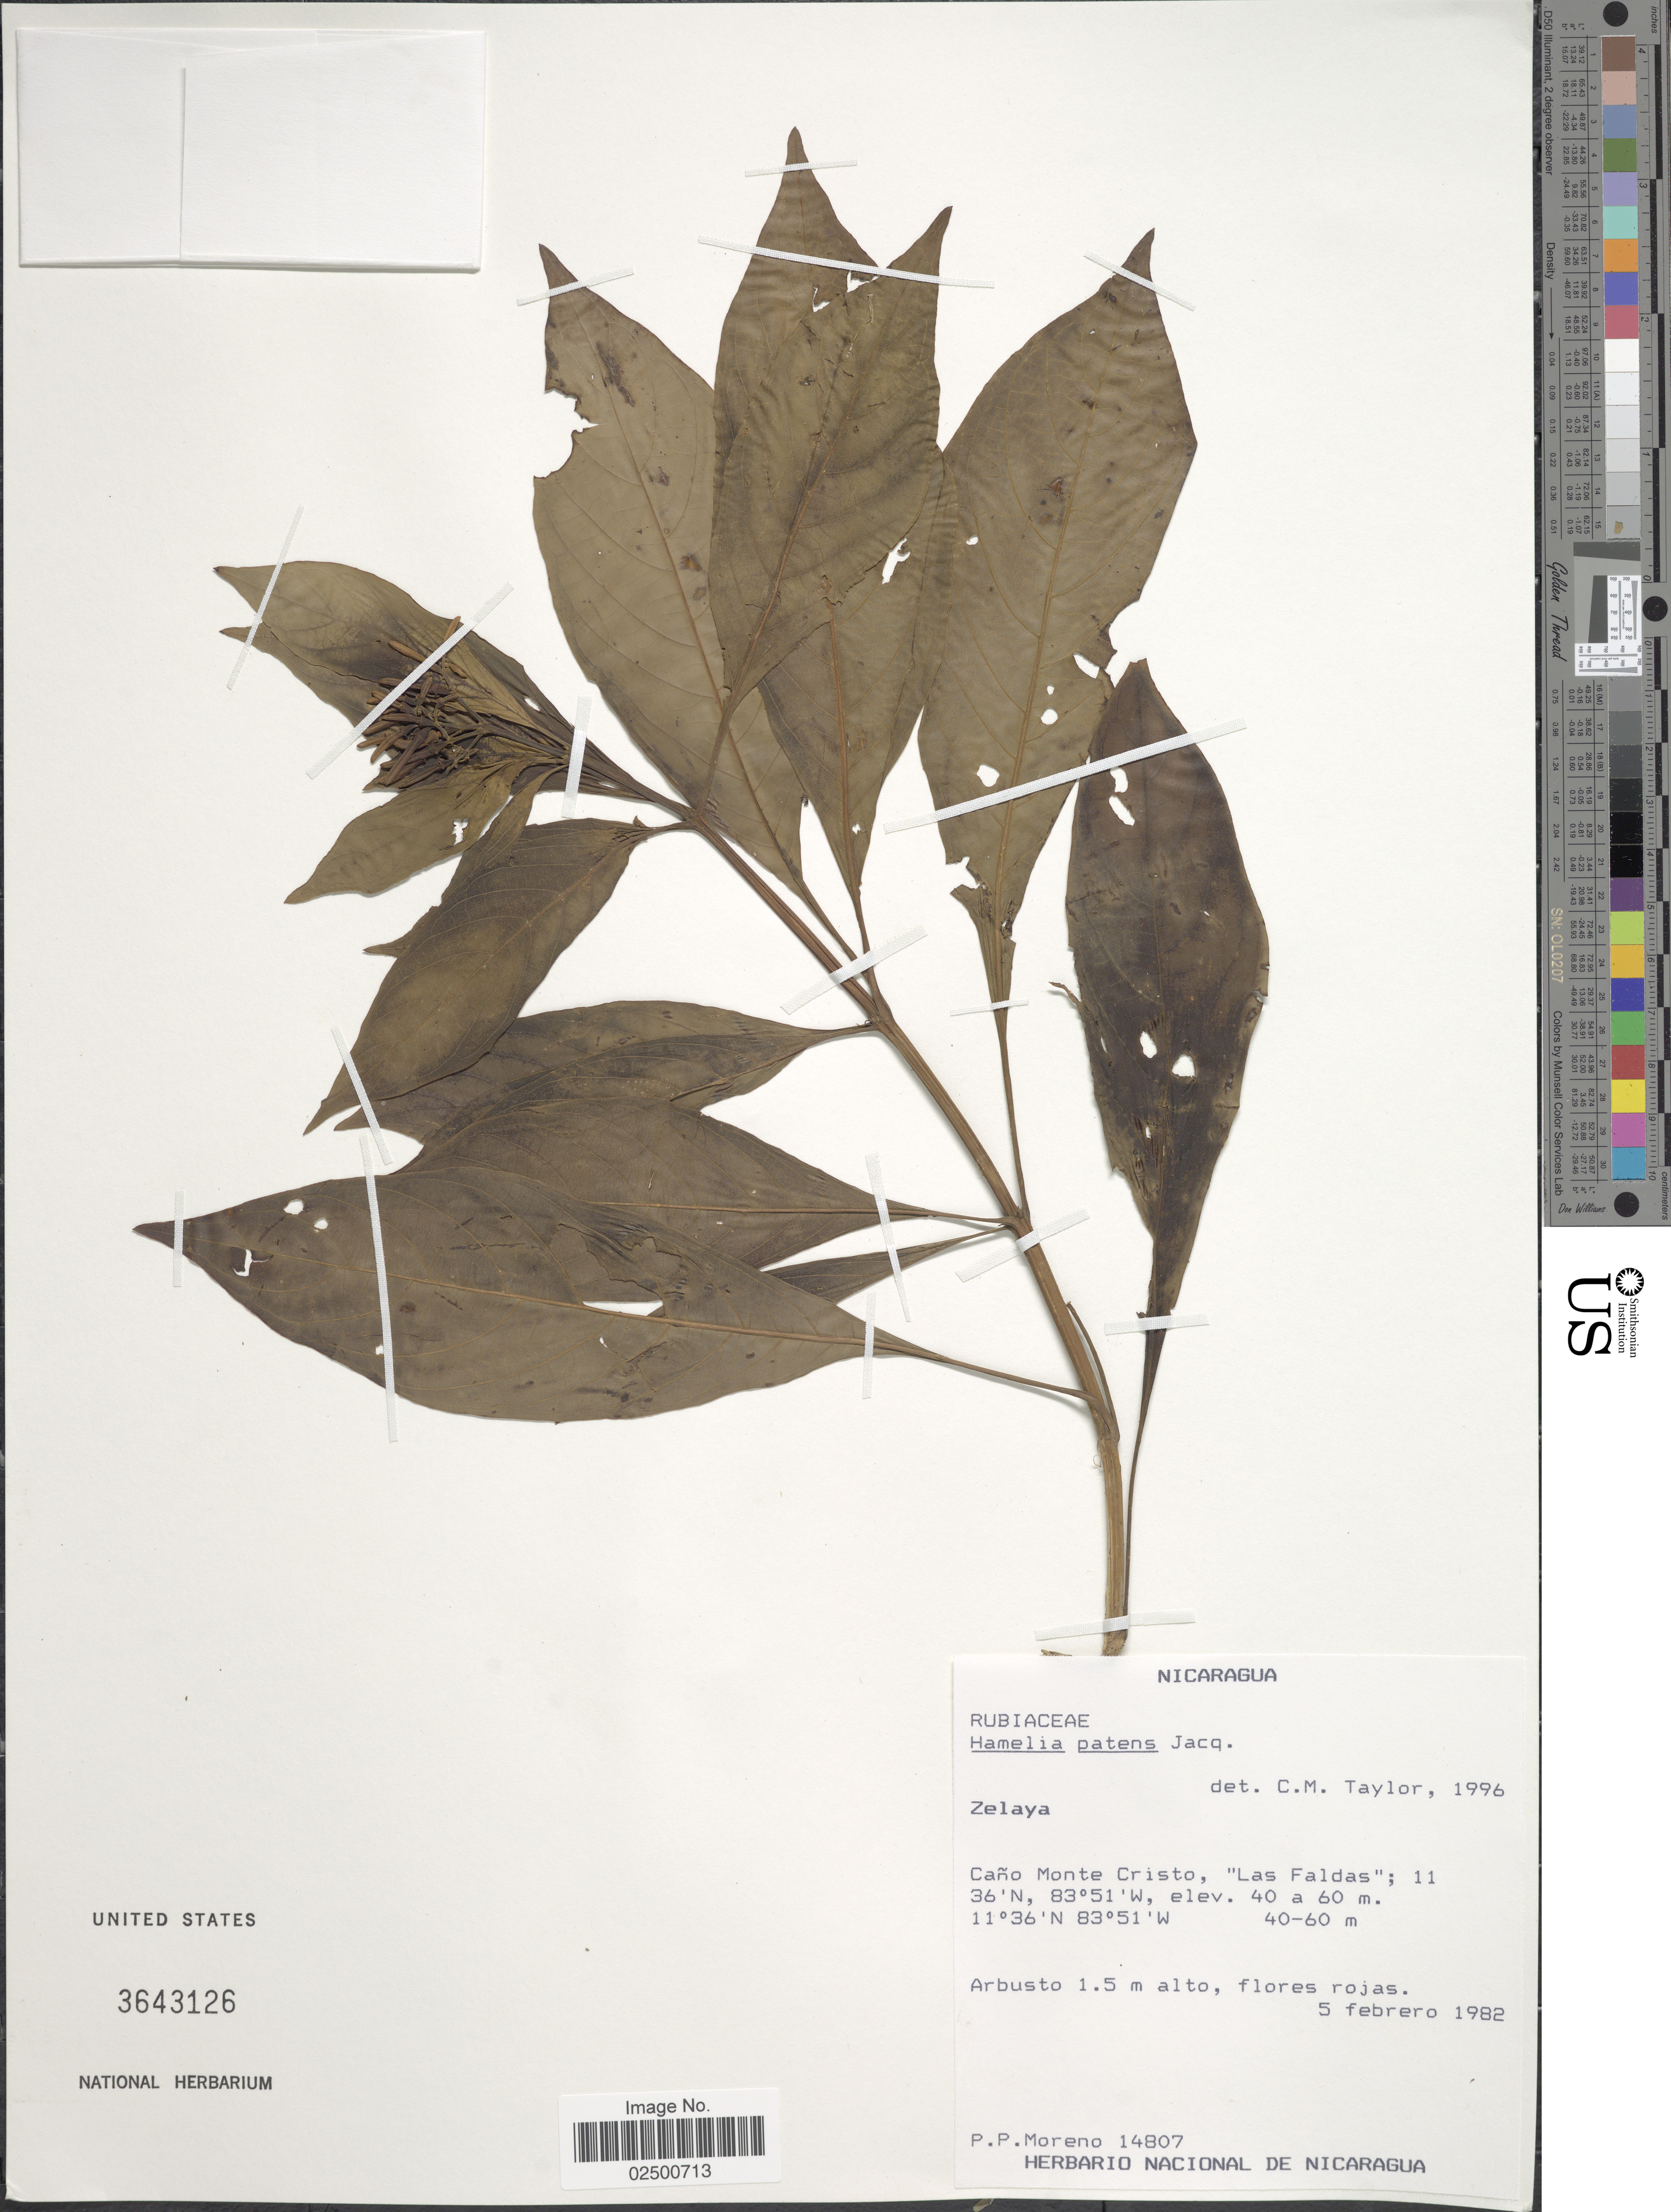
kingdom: Plantae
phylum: Tracheophyta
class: Magnoliopsida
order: Gentianales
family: Rubiaceae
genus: Hamelia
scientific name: Hamelia patens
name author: Jacq.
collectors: P. Moreno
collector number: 14807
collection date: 1982-02-05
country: Nicaragua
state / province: Atlantico Sur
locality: Zelaya. Cano Monte Cristo, "Las Faldas"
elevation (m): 40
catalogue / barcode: US 3643126